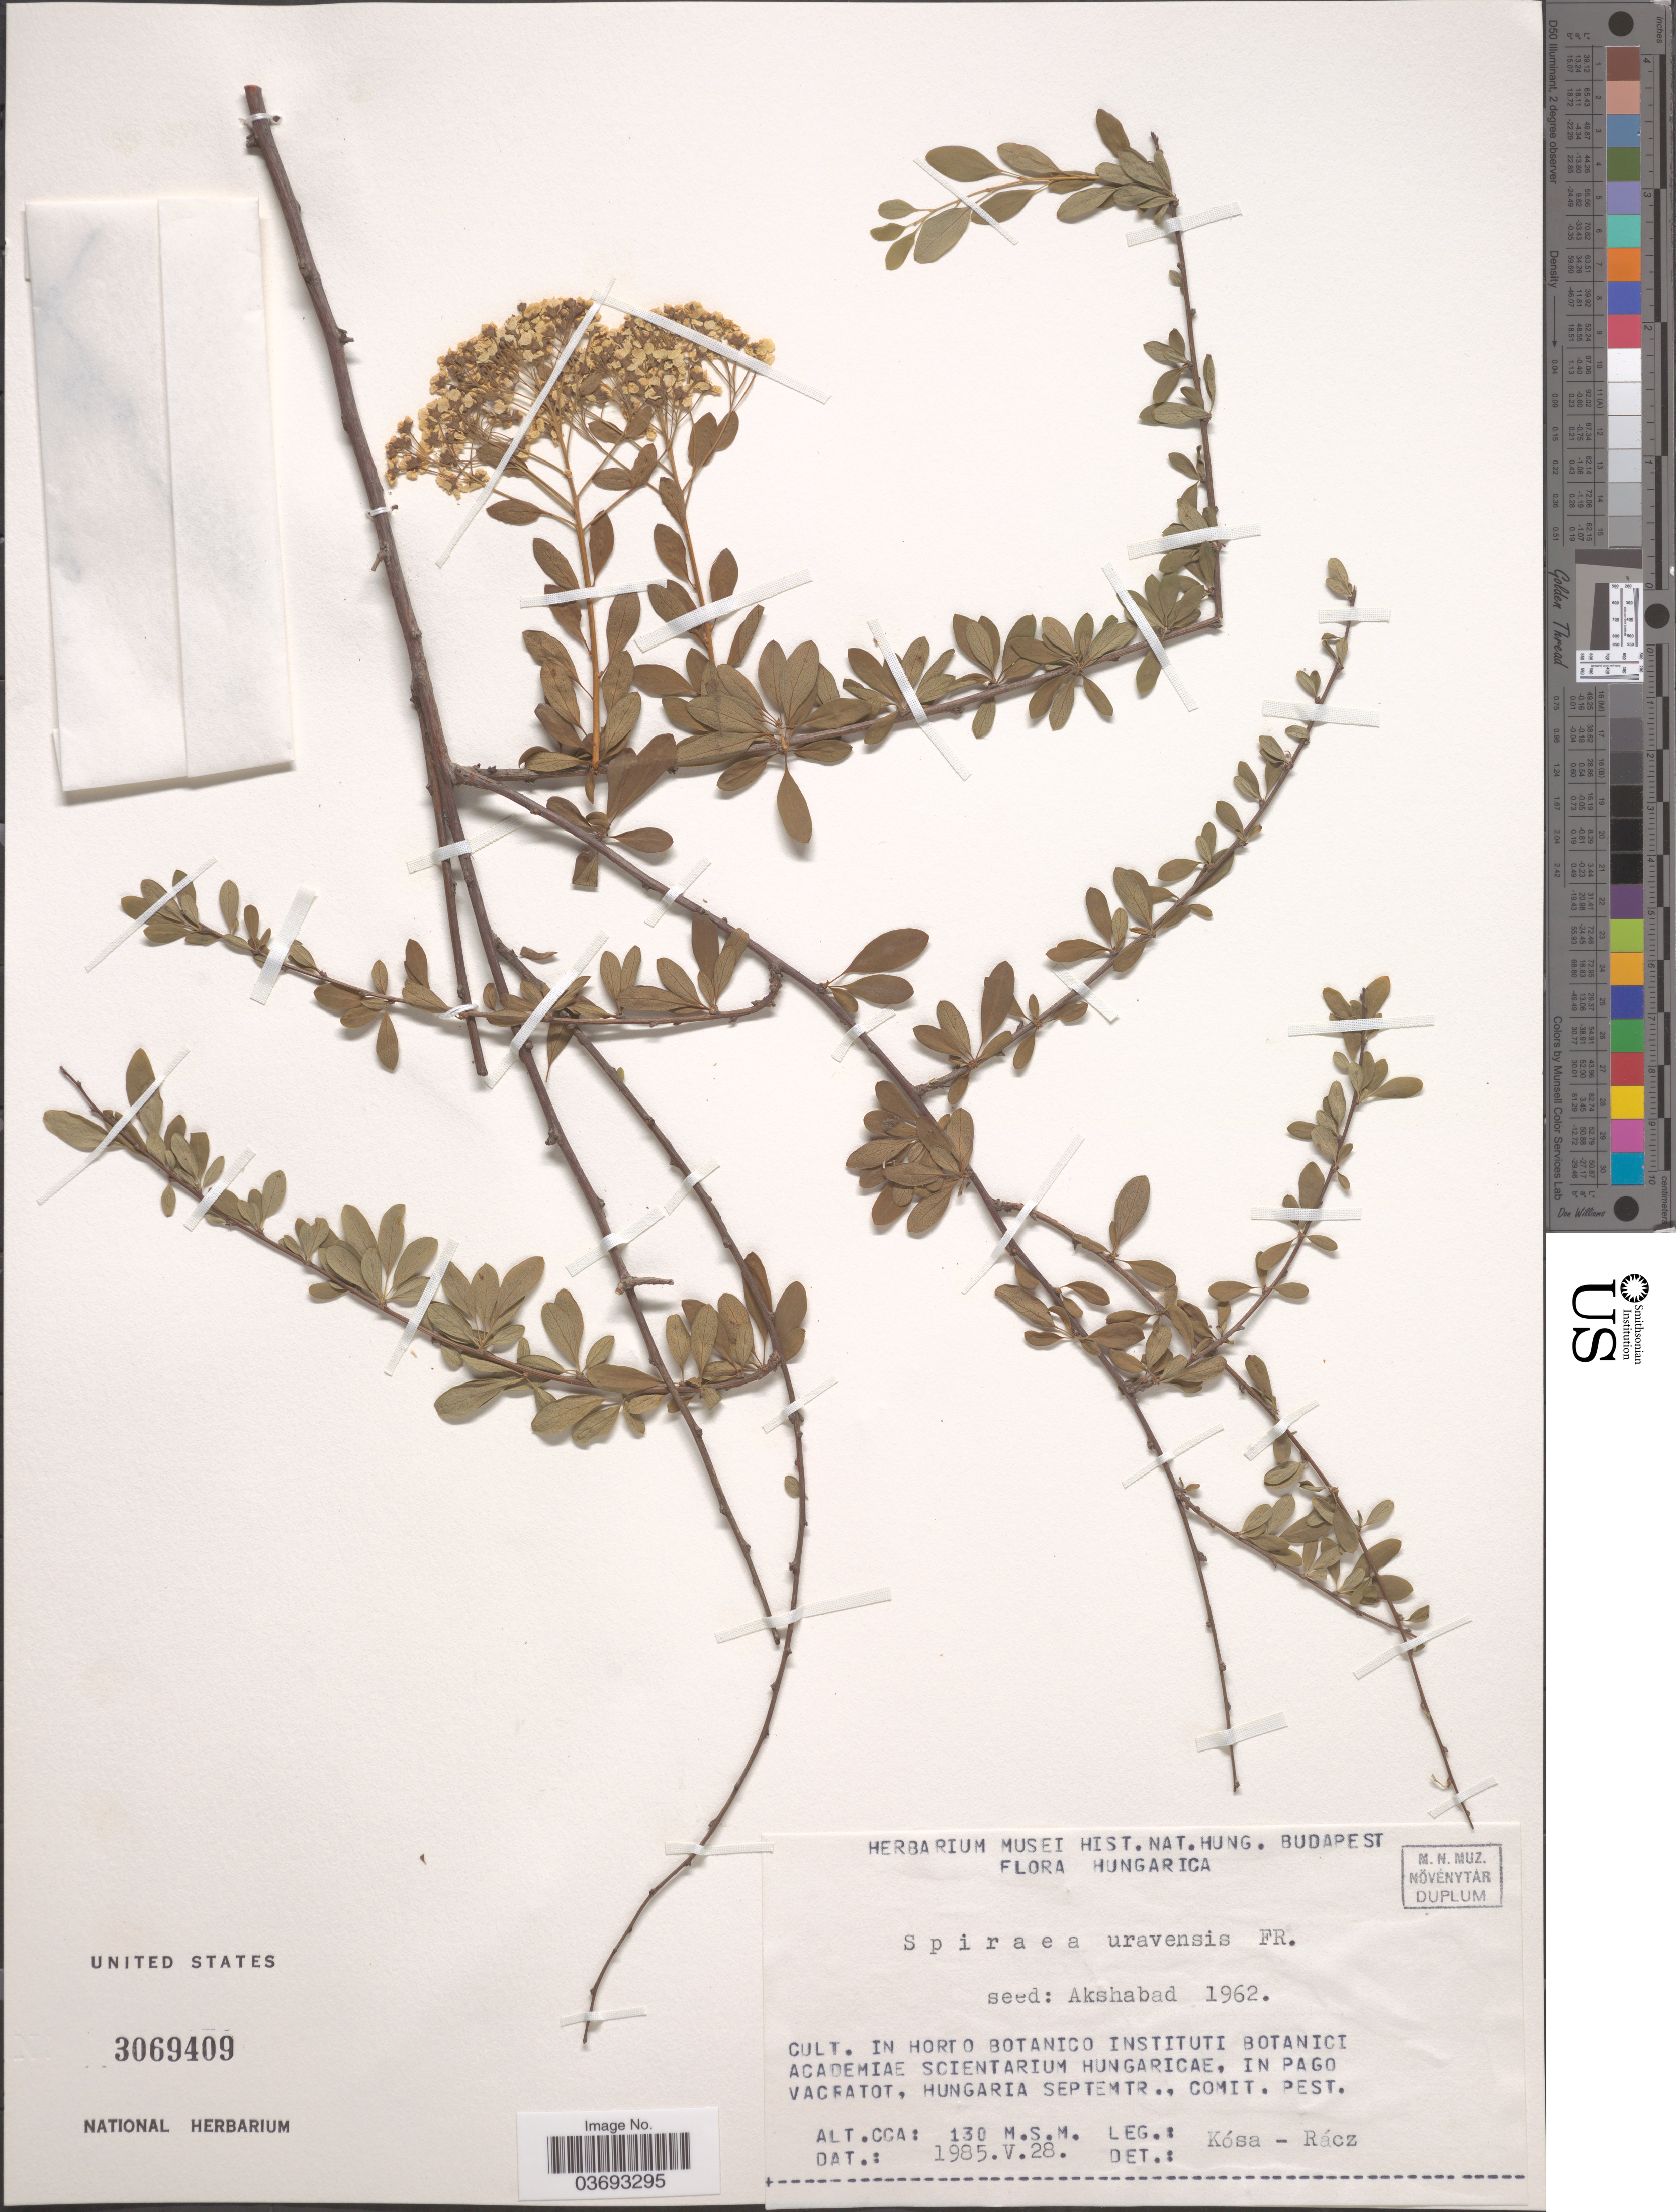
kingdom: Plantae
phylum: Tracheophyta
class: Magnoliopsida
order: Rosales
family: Rosaceae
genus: Spiraea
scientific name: Spiraea uravensis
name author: Fr.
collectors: Kosa & Rácz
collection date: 1985-05-28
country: Hungary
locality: Cult. in Horto Botanico Instituti Botanici Academiae Scientarium Hungaricae. In pago Vac [illegible text]atot, Hungaria Septemtr., comit. Pest.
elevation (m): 130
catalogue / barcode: US 3069409